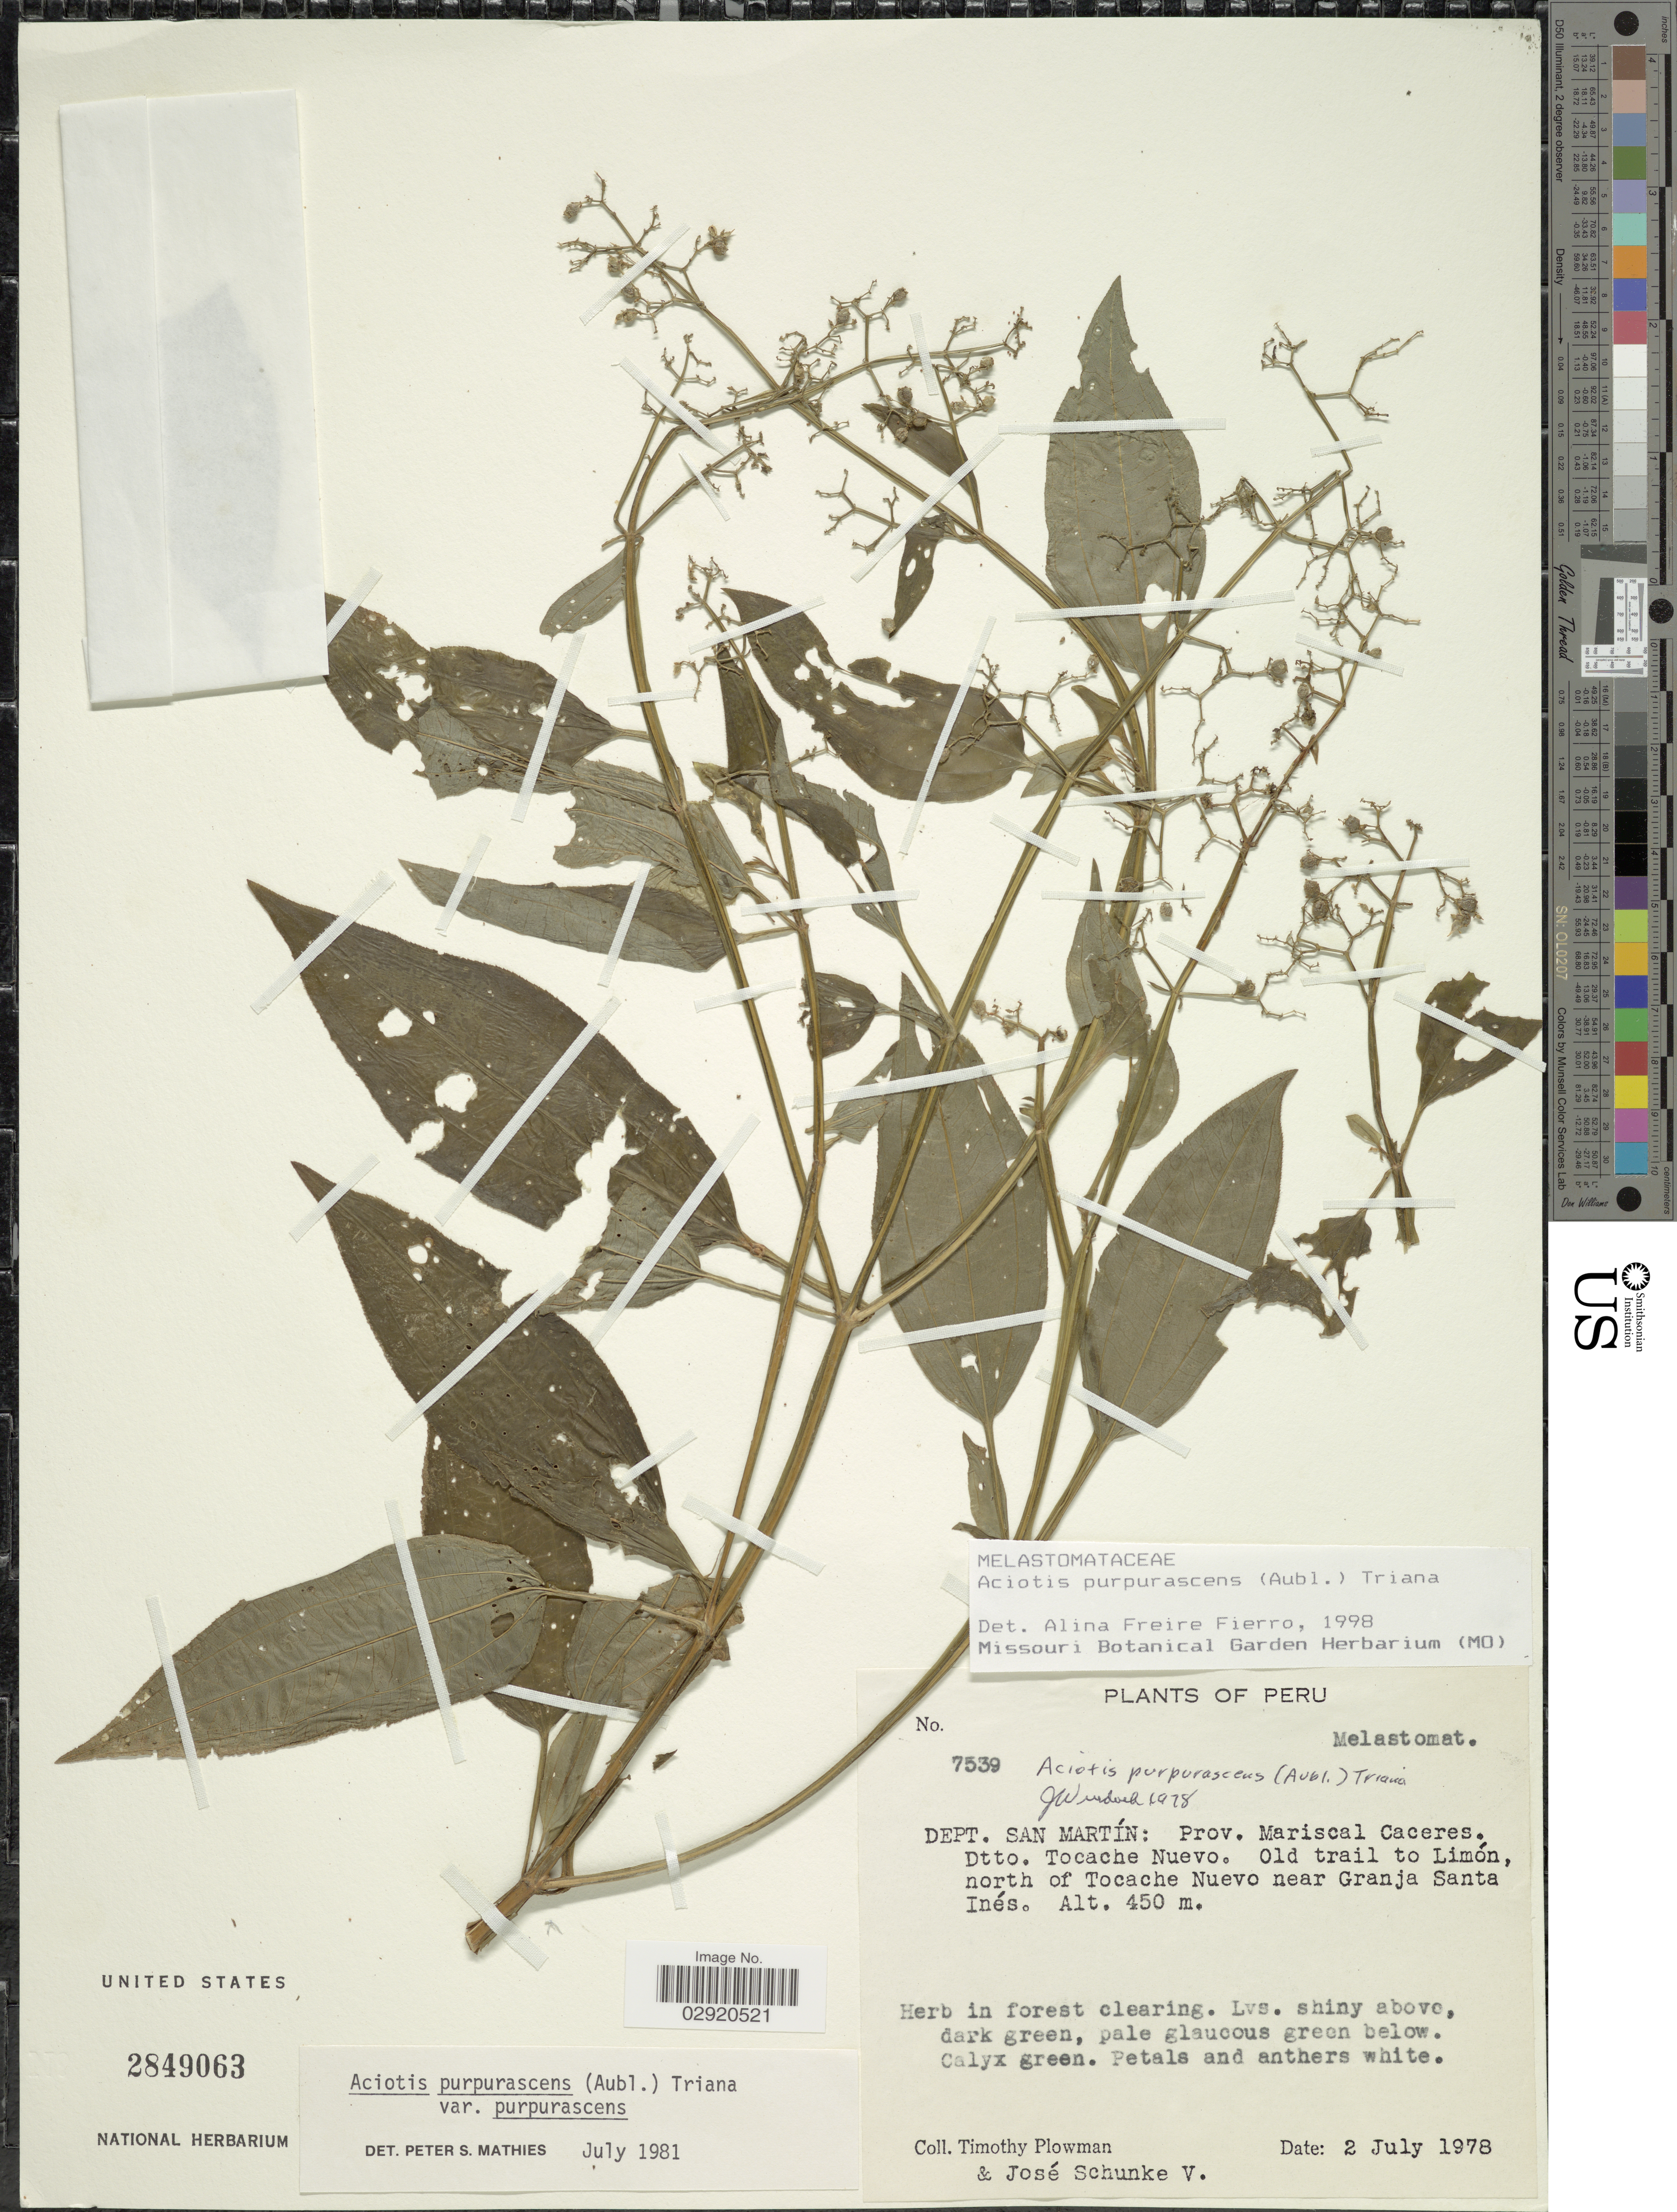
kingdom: Plantae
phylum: Tracheophyta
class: Magnoliopsida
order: Myrtales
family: Melastomataceae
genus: Aciotis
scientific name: Aciotis purpurascens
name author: (Aubl.) Triana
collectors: T. Plowman & J. Schunke Vigo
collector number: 7539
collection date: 1978-07-02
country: Peru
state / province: San Martín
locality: Dept. San Martín: Prov. Mariscal Caceres. Dtto. Tocache Nuevo. Old trail to Limón, north of Tocache Nuevo near Granja Santa Inés.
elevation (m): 450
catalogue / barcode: US 2849063